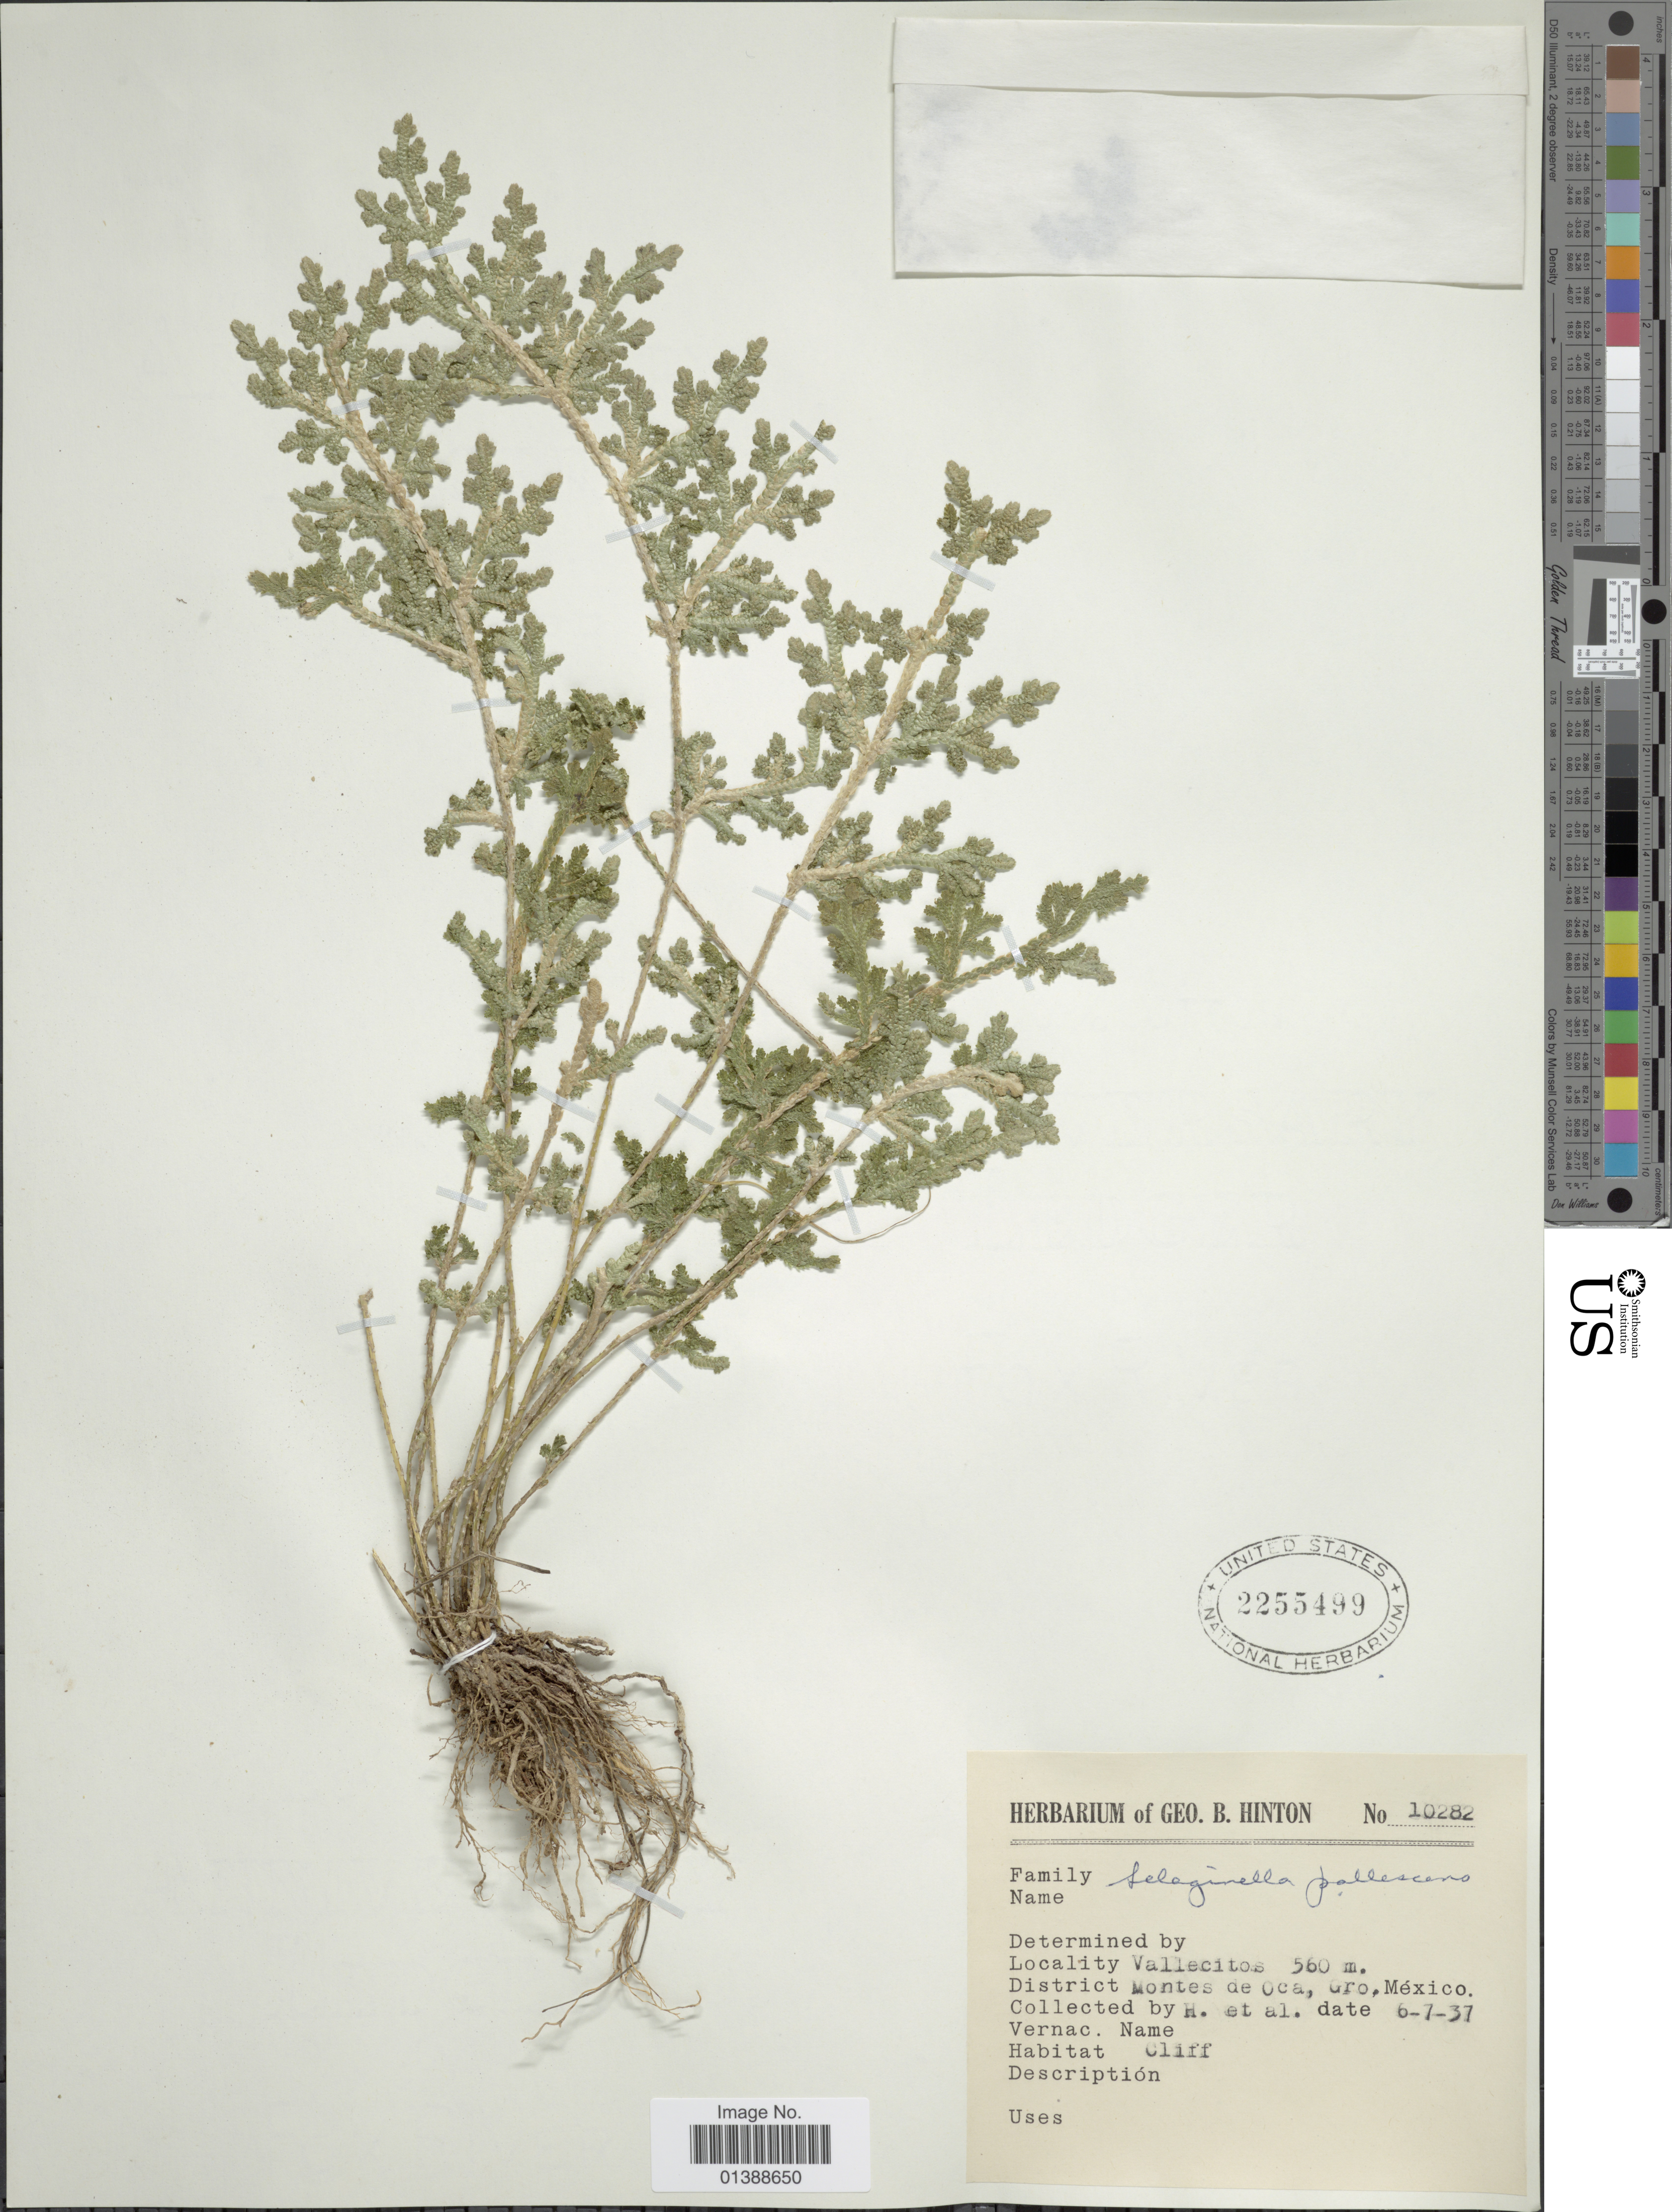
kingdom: Plantae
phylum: Tracheophyta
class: Lycopodiopsida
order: Selaginellales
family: Selaginellaceae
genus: Selaginella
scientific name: Selaginella pallescens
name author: (C. Presl) Spring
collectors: G. B. Hinton & et al.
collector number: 10282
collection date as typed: Transcribed d/m/y: 7/6/37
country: Mexico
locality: Vallecitos, Montes de Oca, Gro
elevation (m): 560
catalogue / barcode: US 2255499